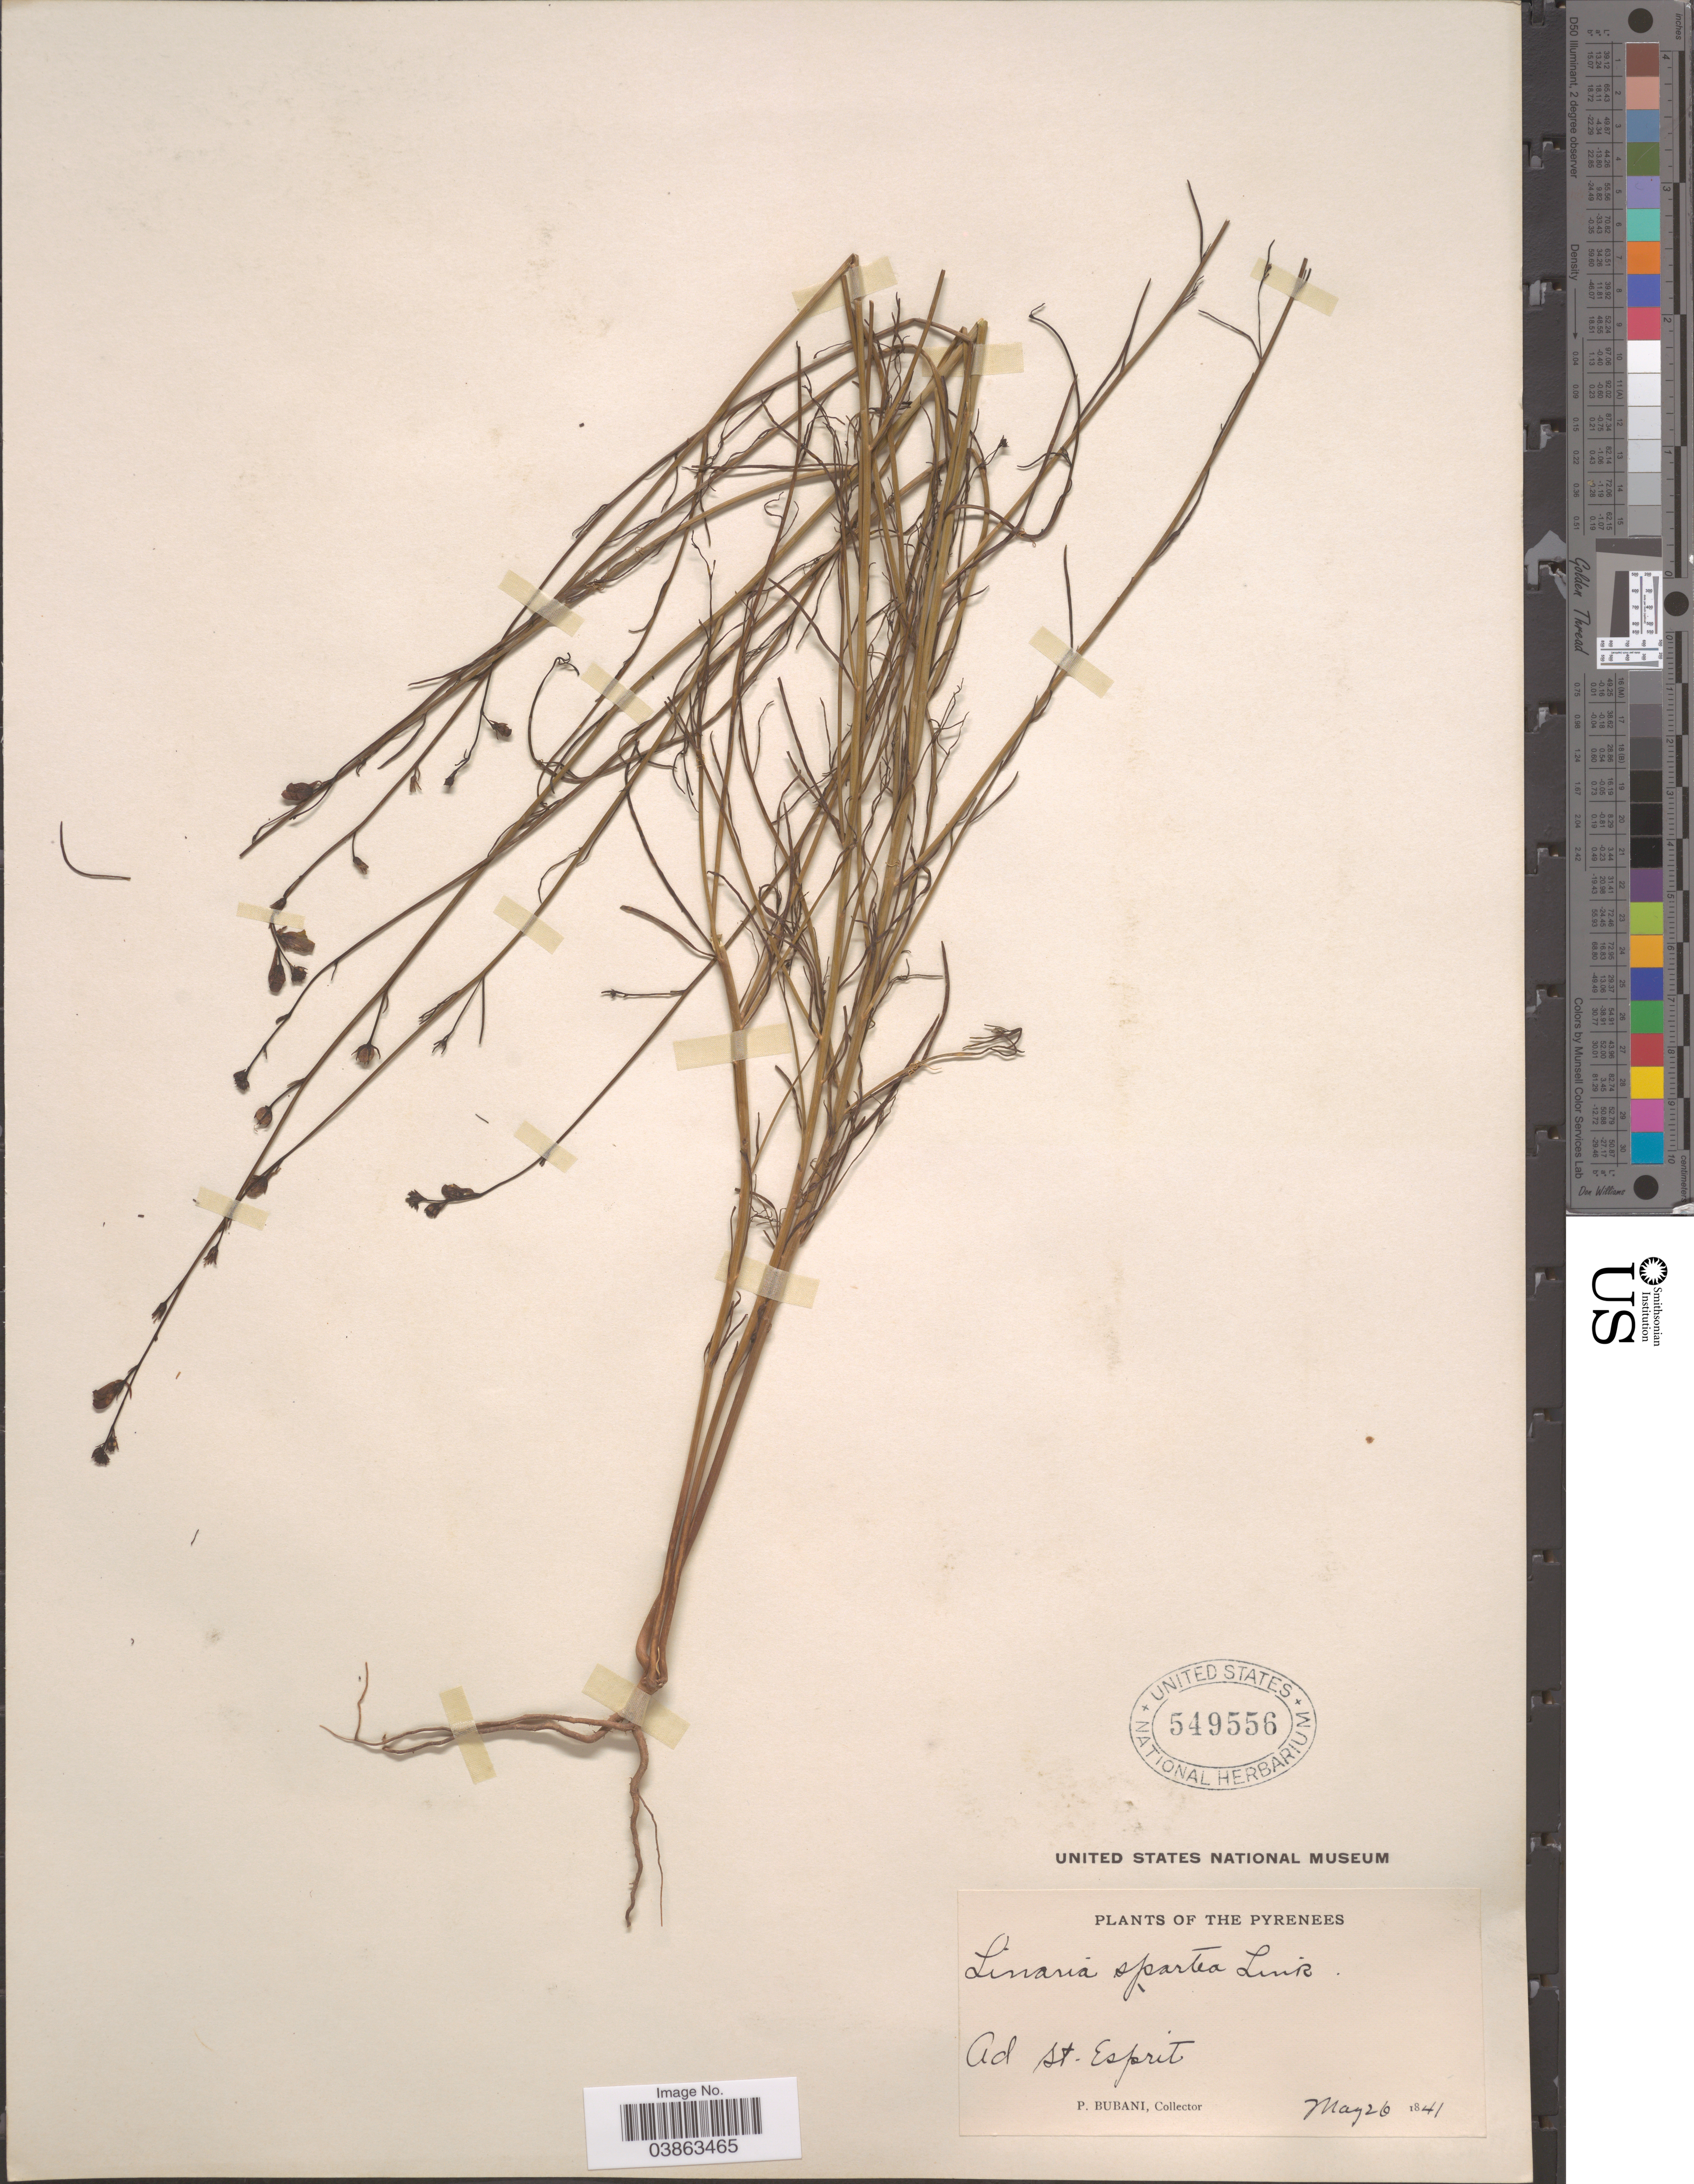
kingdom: Plantae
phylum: Tracheophyta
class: Magnoliopsida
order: Lamiales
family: Plantaginaceae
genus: Linaria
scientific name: Linaria spartea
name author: (L.) Willd.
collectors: P. Bubani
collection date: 1841-05-26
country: France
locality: Pyrenees. Ad St. Esprit.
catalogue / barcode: US 549556